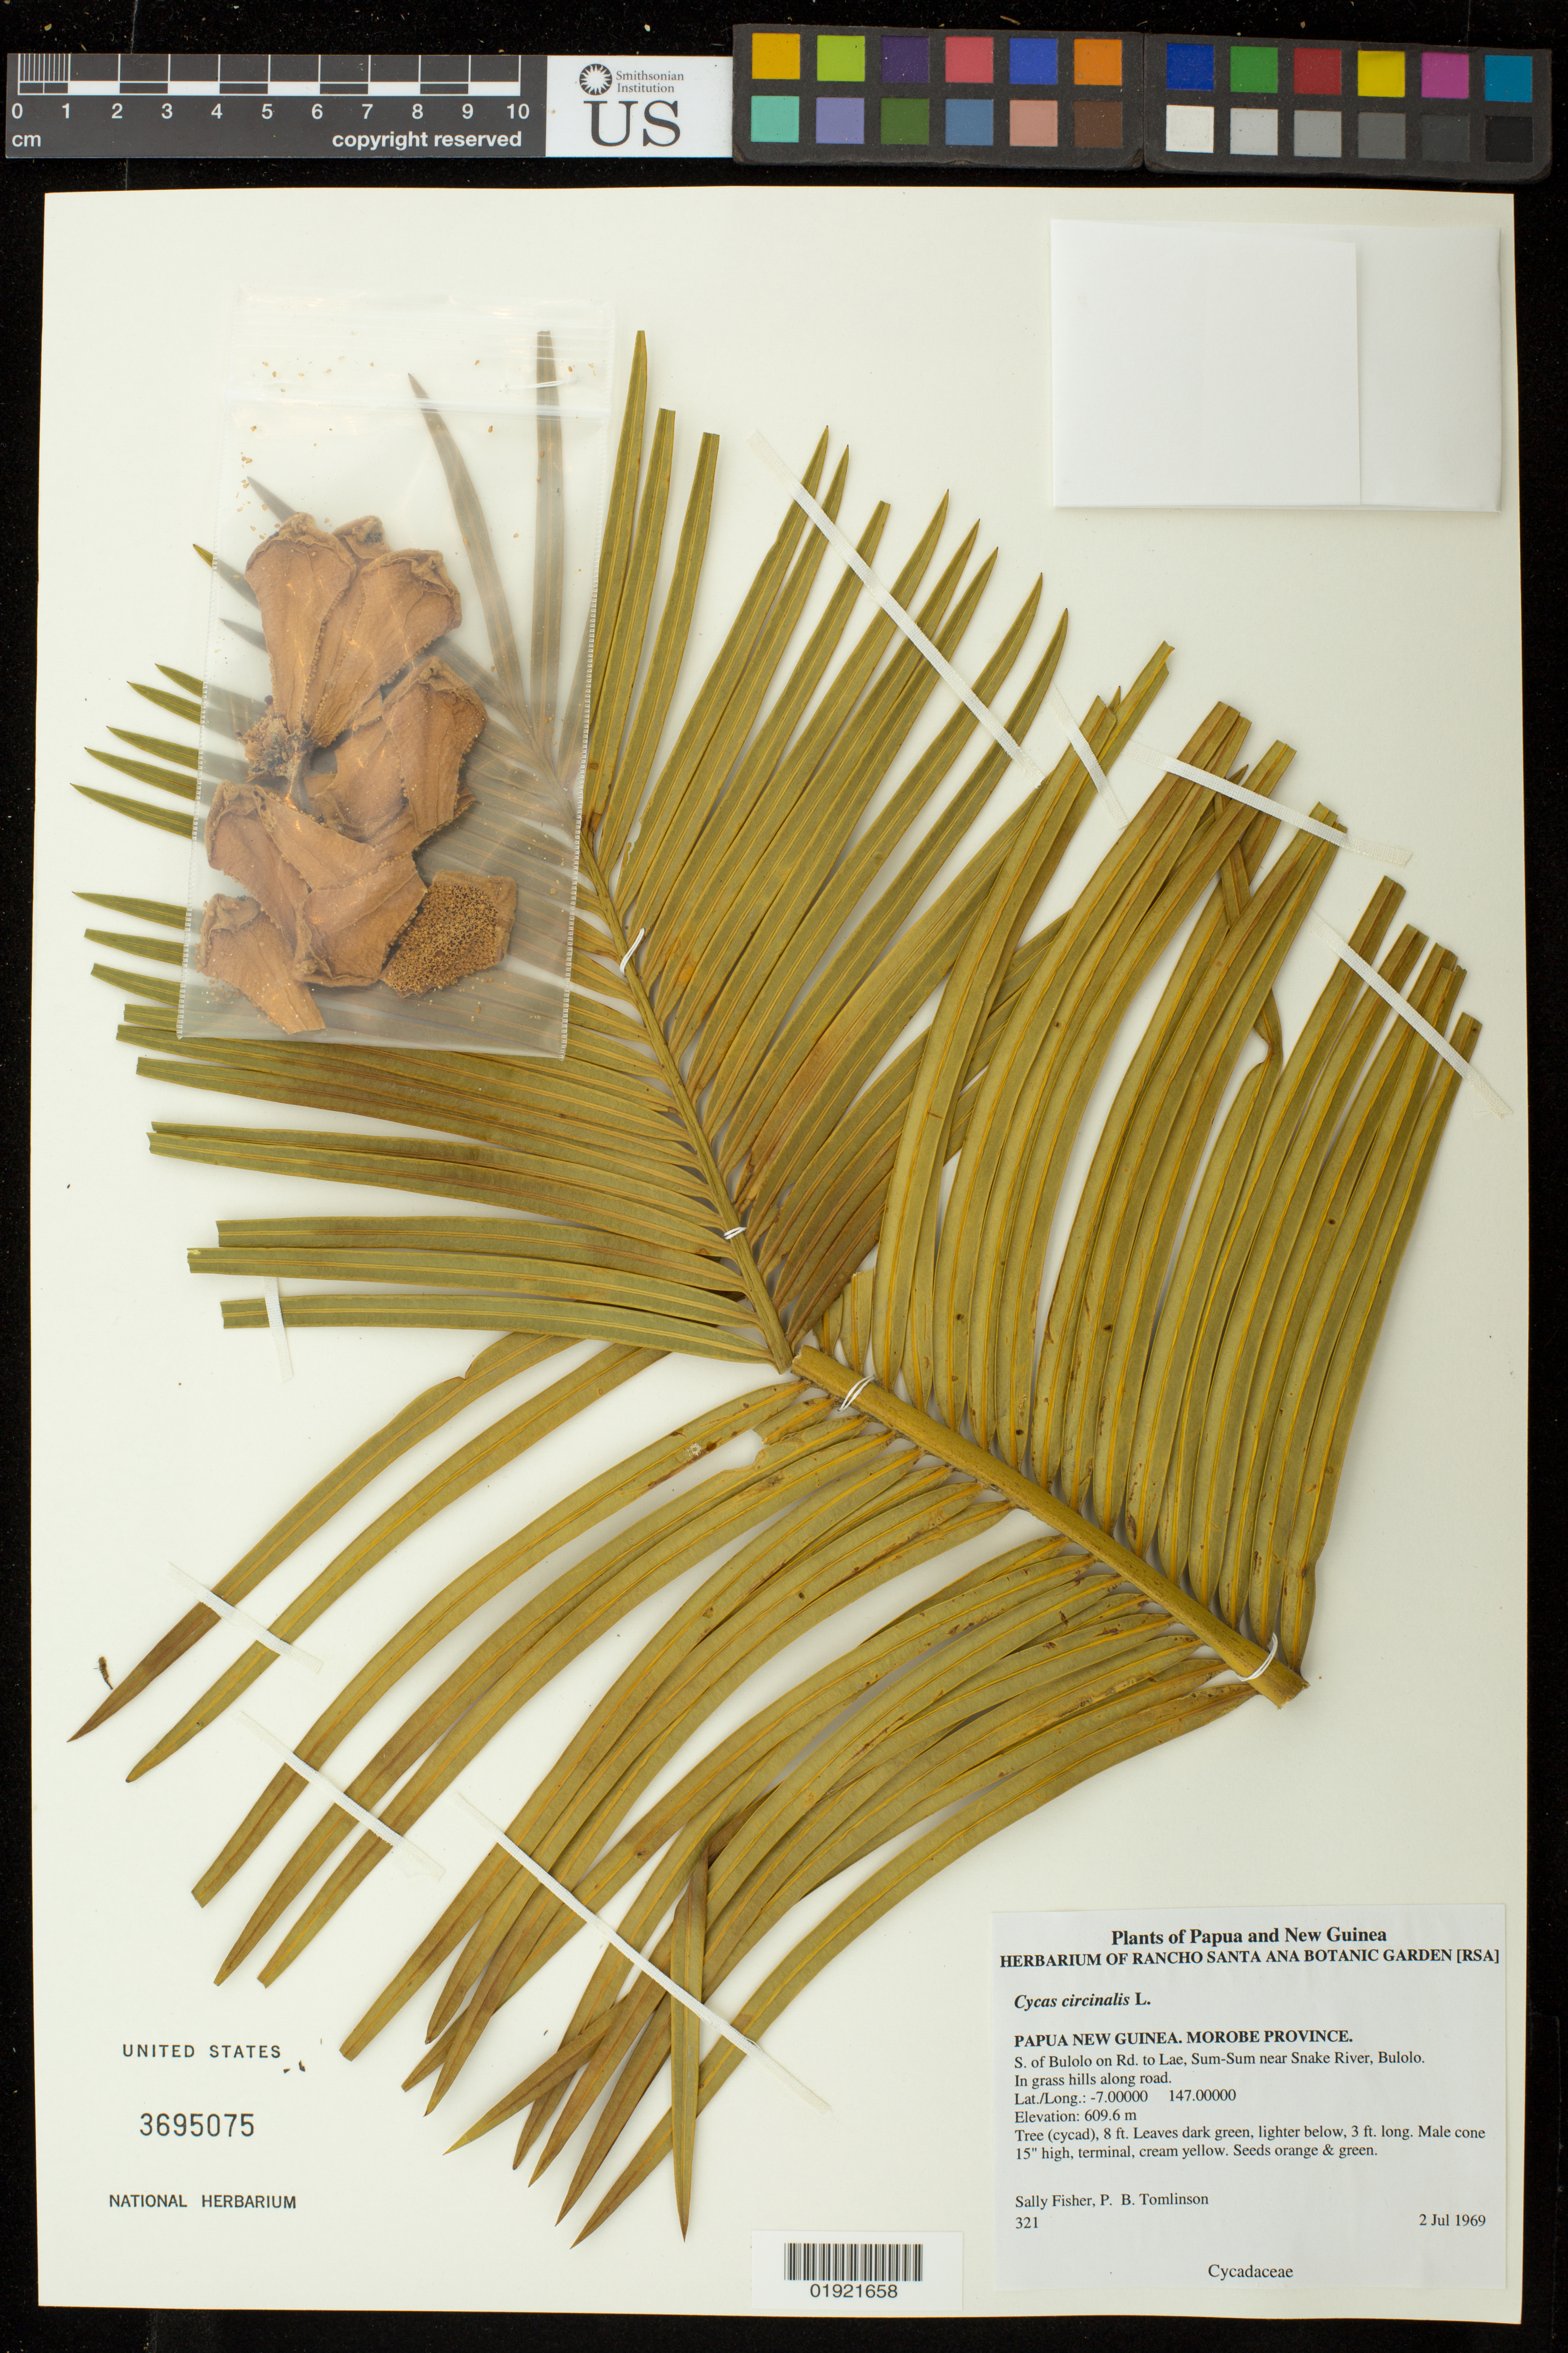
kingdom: Plantae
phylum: Tracheophyta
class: Cycadopsida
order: Cycadales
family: Cycadaceae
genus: Cycas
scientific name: Cycas circinalis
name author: L.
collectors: S. Fisher & P. Tomlinson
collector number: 321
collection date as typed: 2 Jul 1969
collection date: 1969-07-02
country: Papua New Guinea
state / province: Morobe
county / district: Bulolo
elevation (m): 609.6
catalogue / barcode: US 3695075